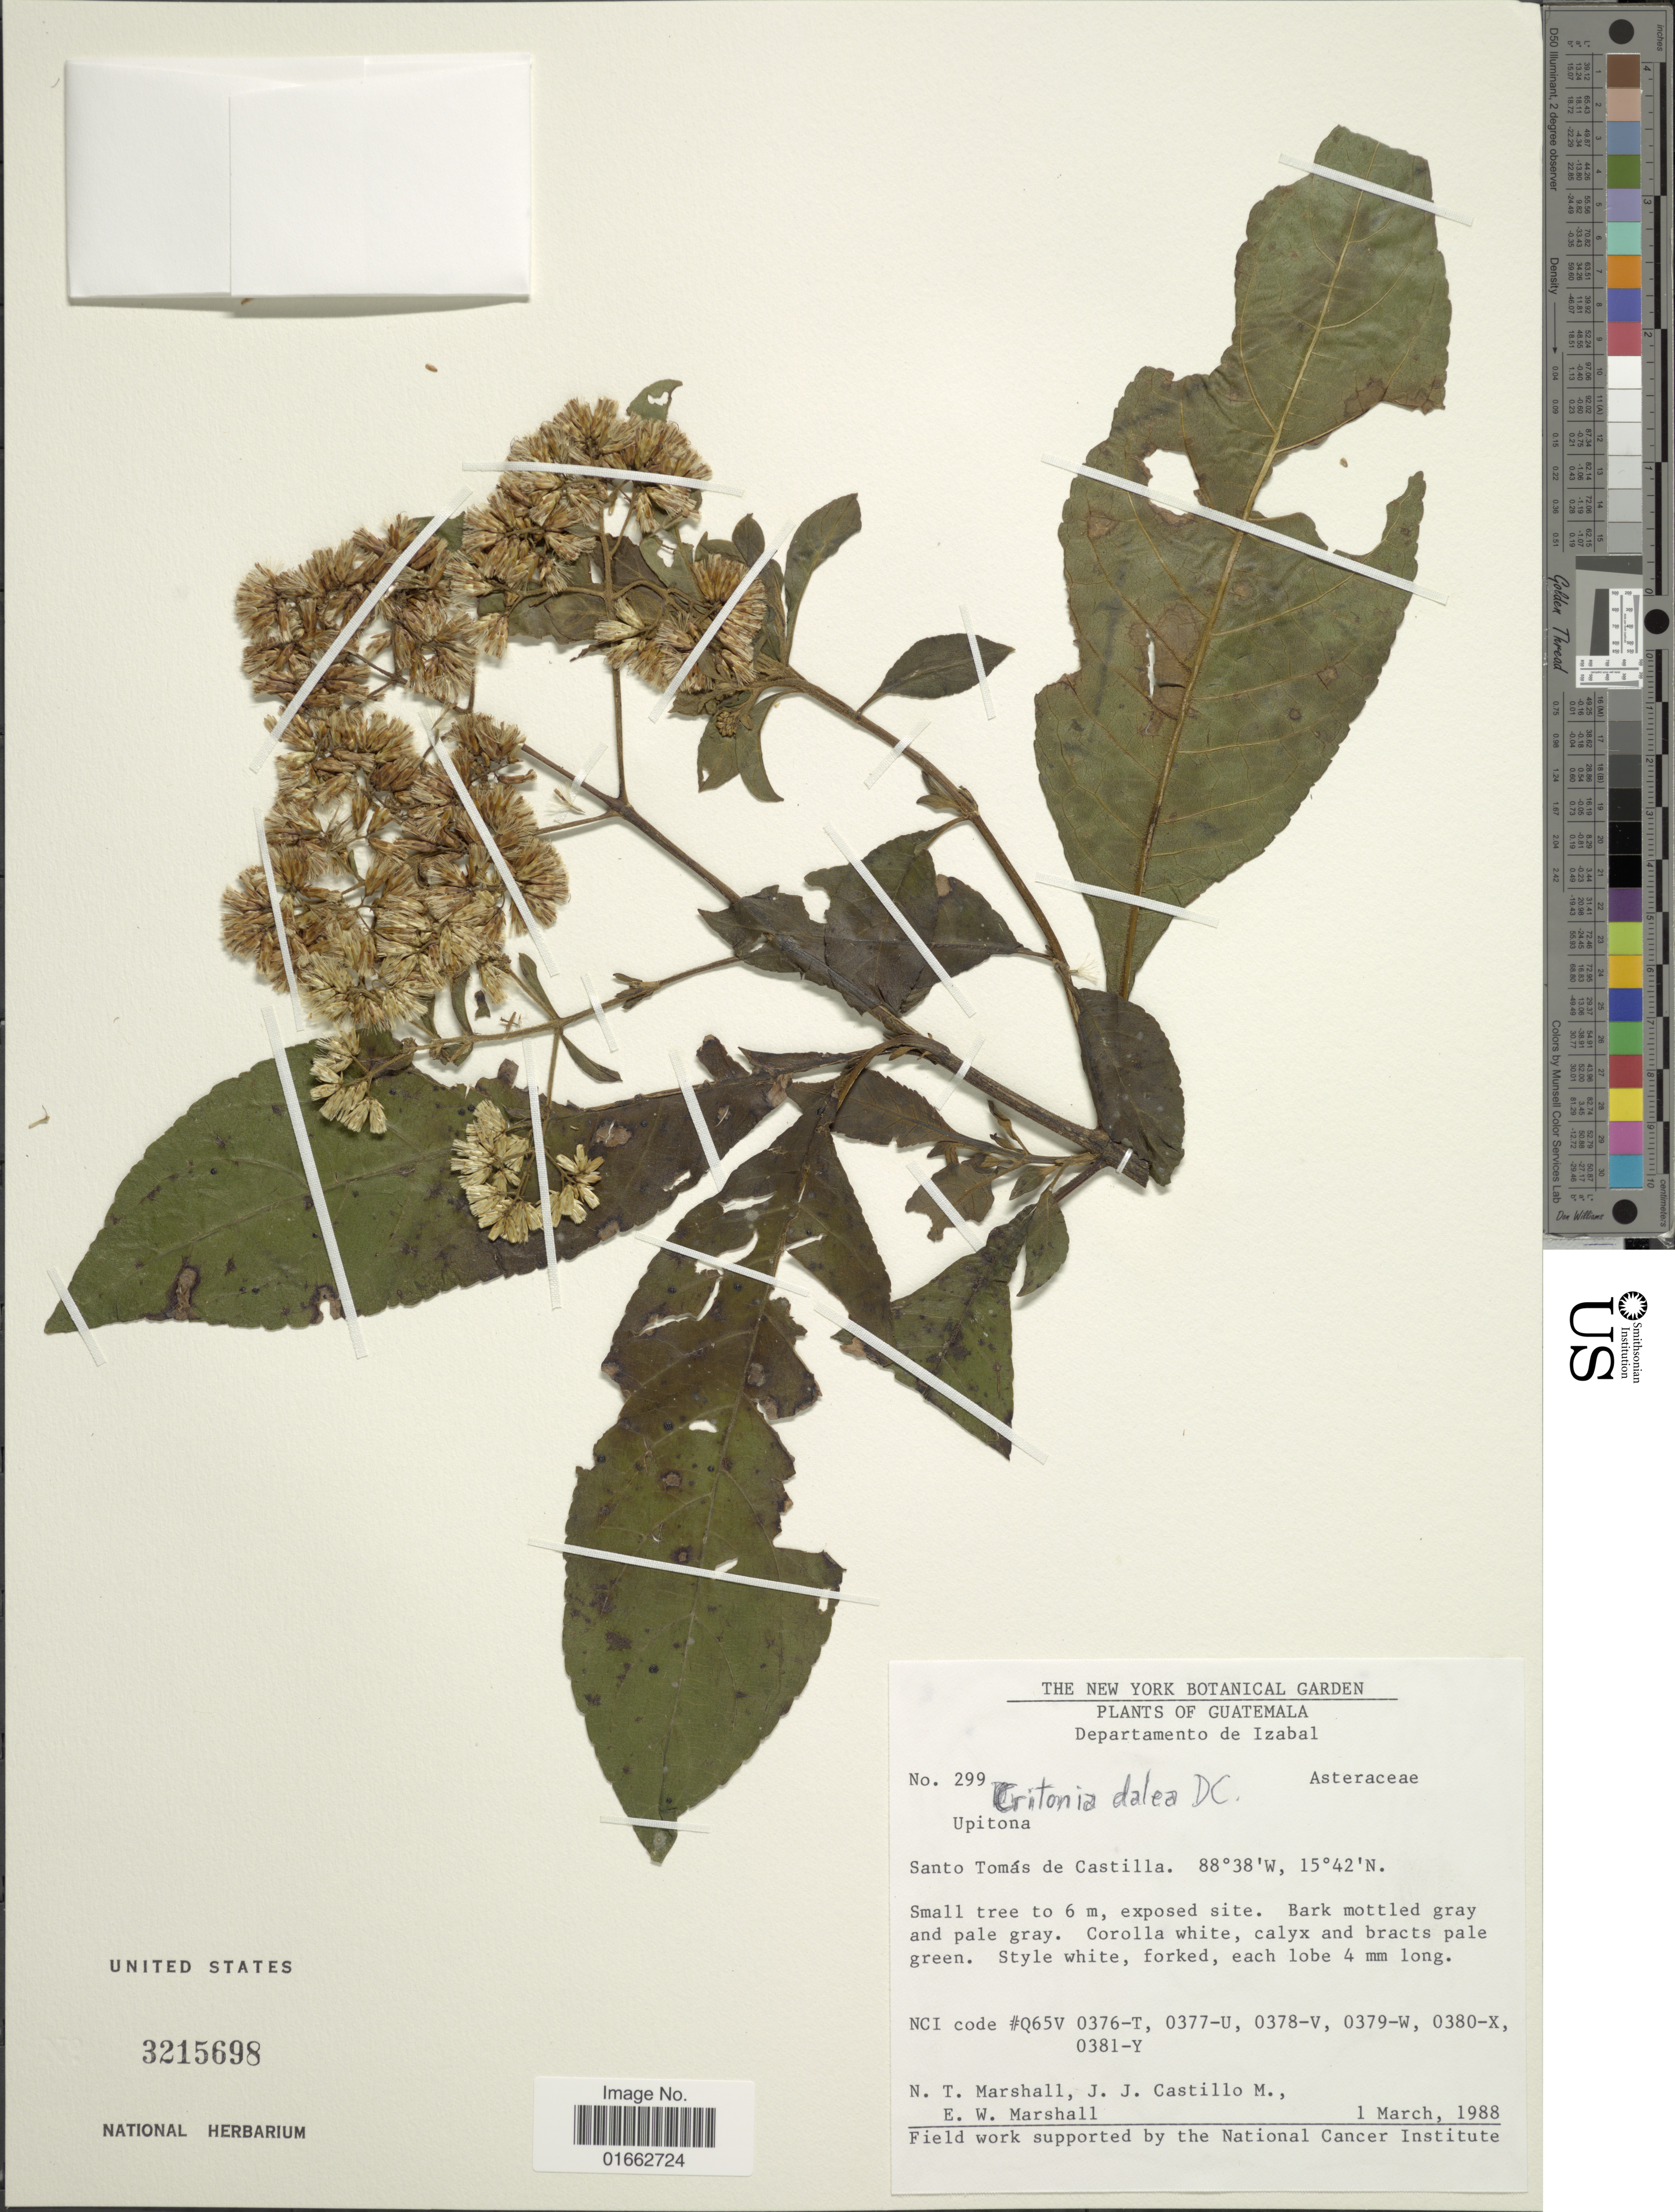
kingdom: Plantae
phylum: Tracheophyta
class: Magnoliopsida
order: Asterales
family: Asteraceae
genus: Critonia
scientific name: Critonia daleoides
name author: DC.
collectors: N. T. Marshall, J. Castillo & E. W. Marshall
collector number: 299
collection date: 1988-03-01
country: Guatemala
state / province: Izabal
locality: Santo Tomás de Castilla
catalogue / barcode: US 3215698